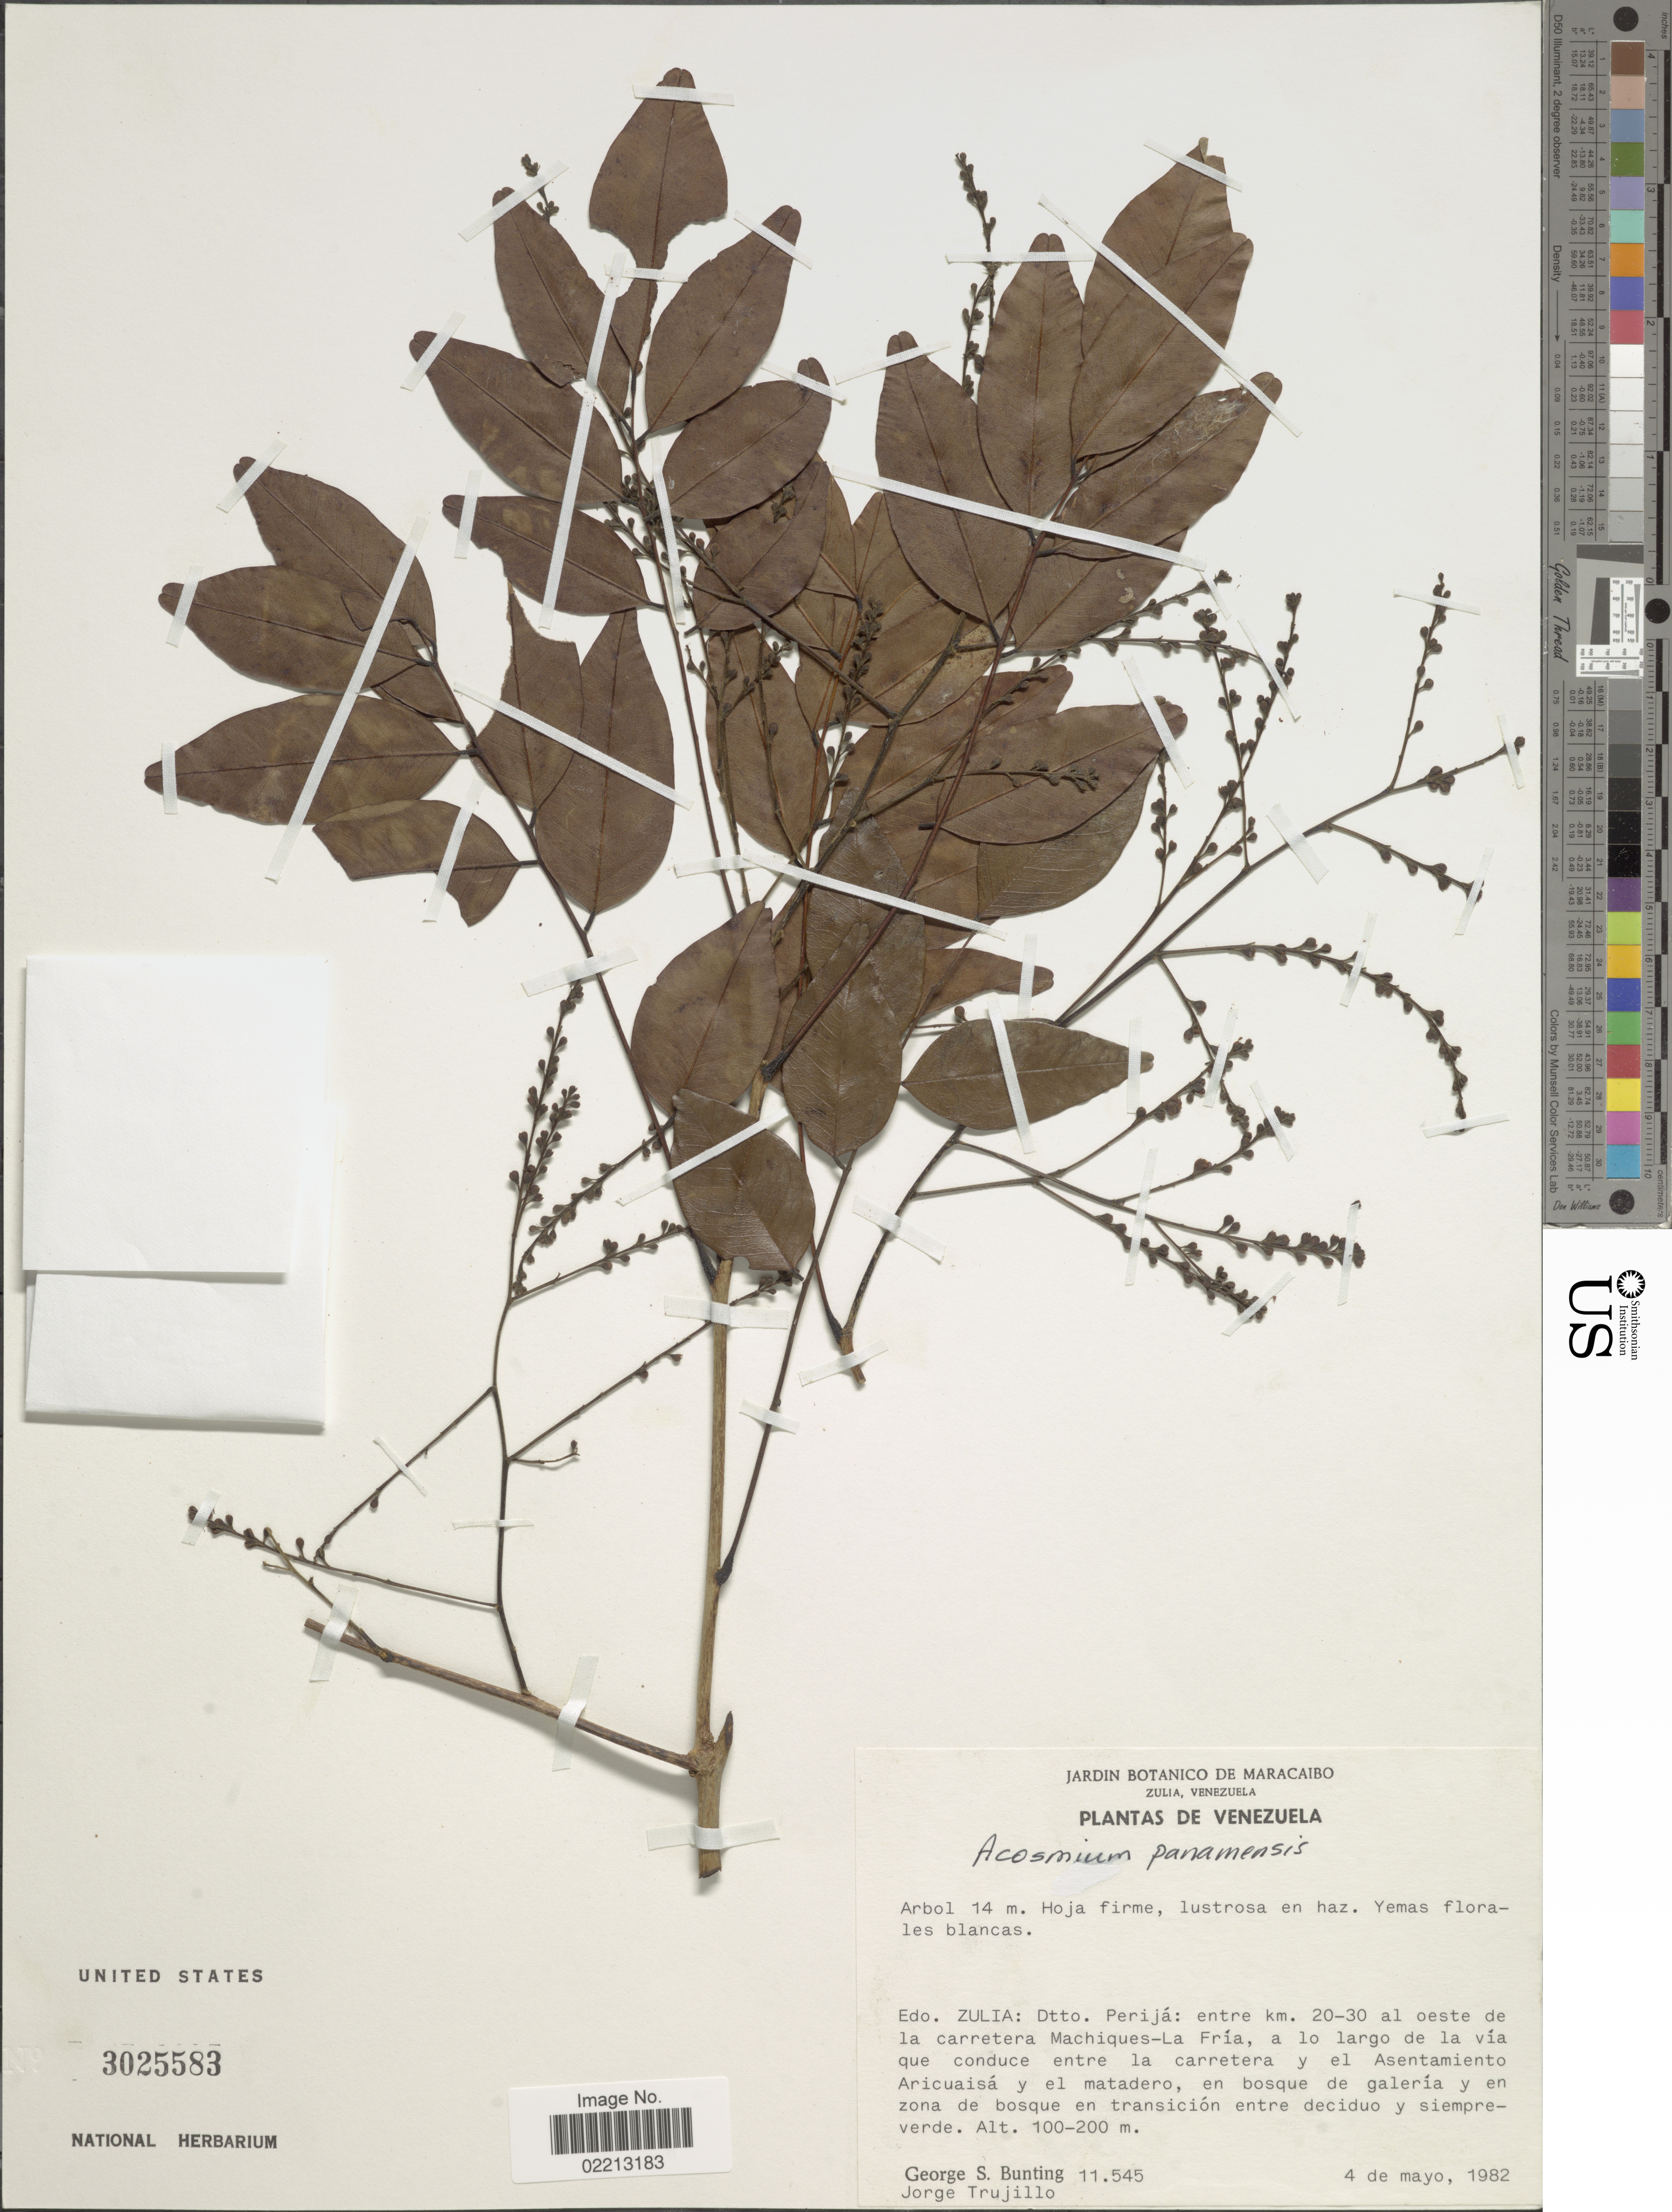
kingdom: Plantae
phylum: Tracheophyta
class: Magnoliopsida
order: Fabales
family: Fabaceae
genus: Acosmium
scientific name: Acosmium panamense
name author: (Benth.) Yakovlev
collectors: G. S. Bunting & J. Trujillo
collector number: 11545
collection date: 1982-05-04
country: Venezuela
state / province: Zulia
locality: Dtto. Perija: entre km. 20-30 al oeste de la carretera Machiques-La Fria, a lo largo de la via que conduce entre la carretera y el Asentamiento Aricuaisa y el matadero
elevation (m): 100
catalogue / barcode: US 3025583